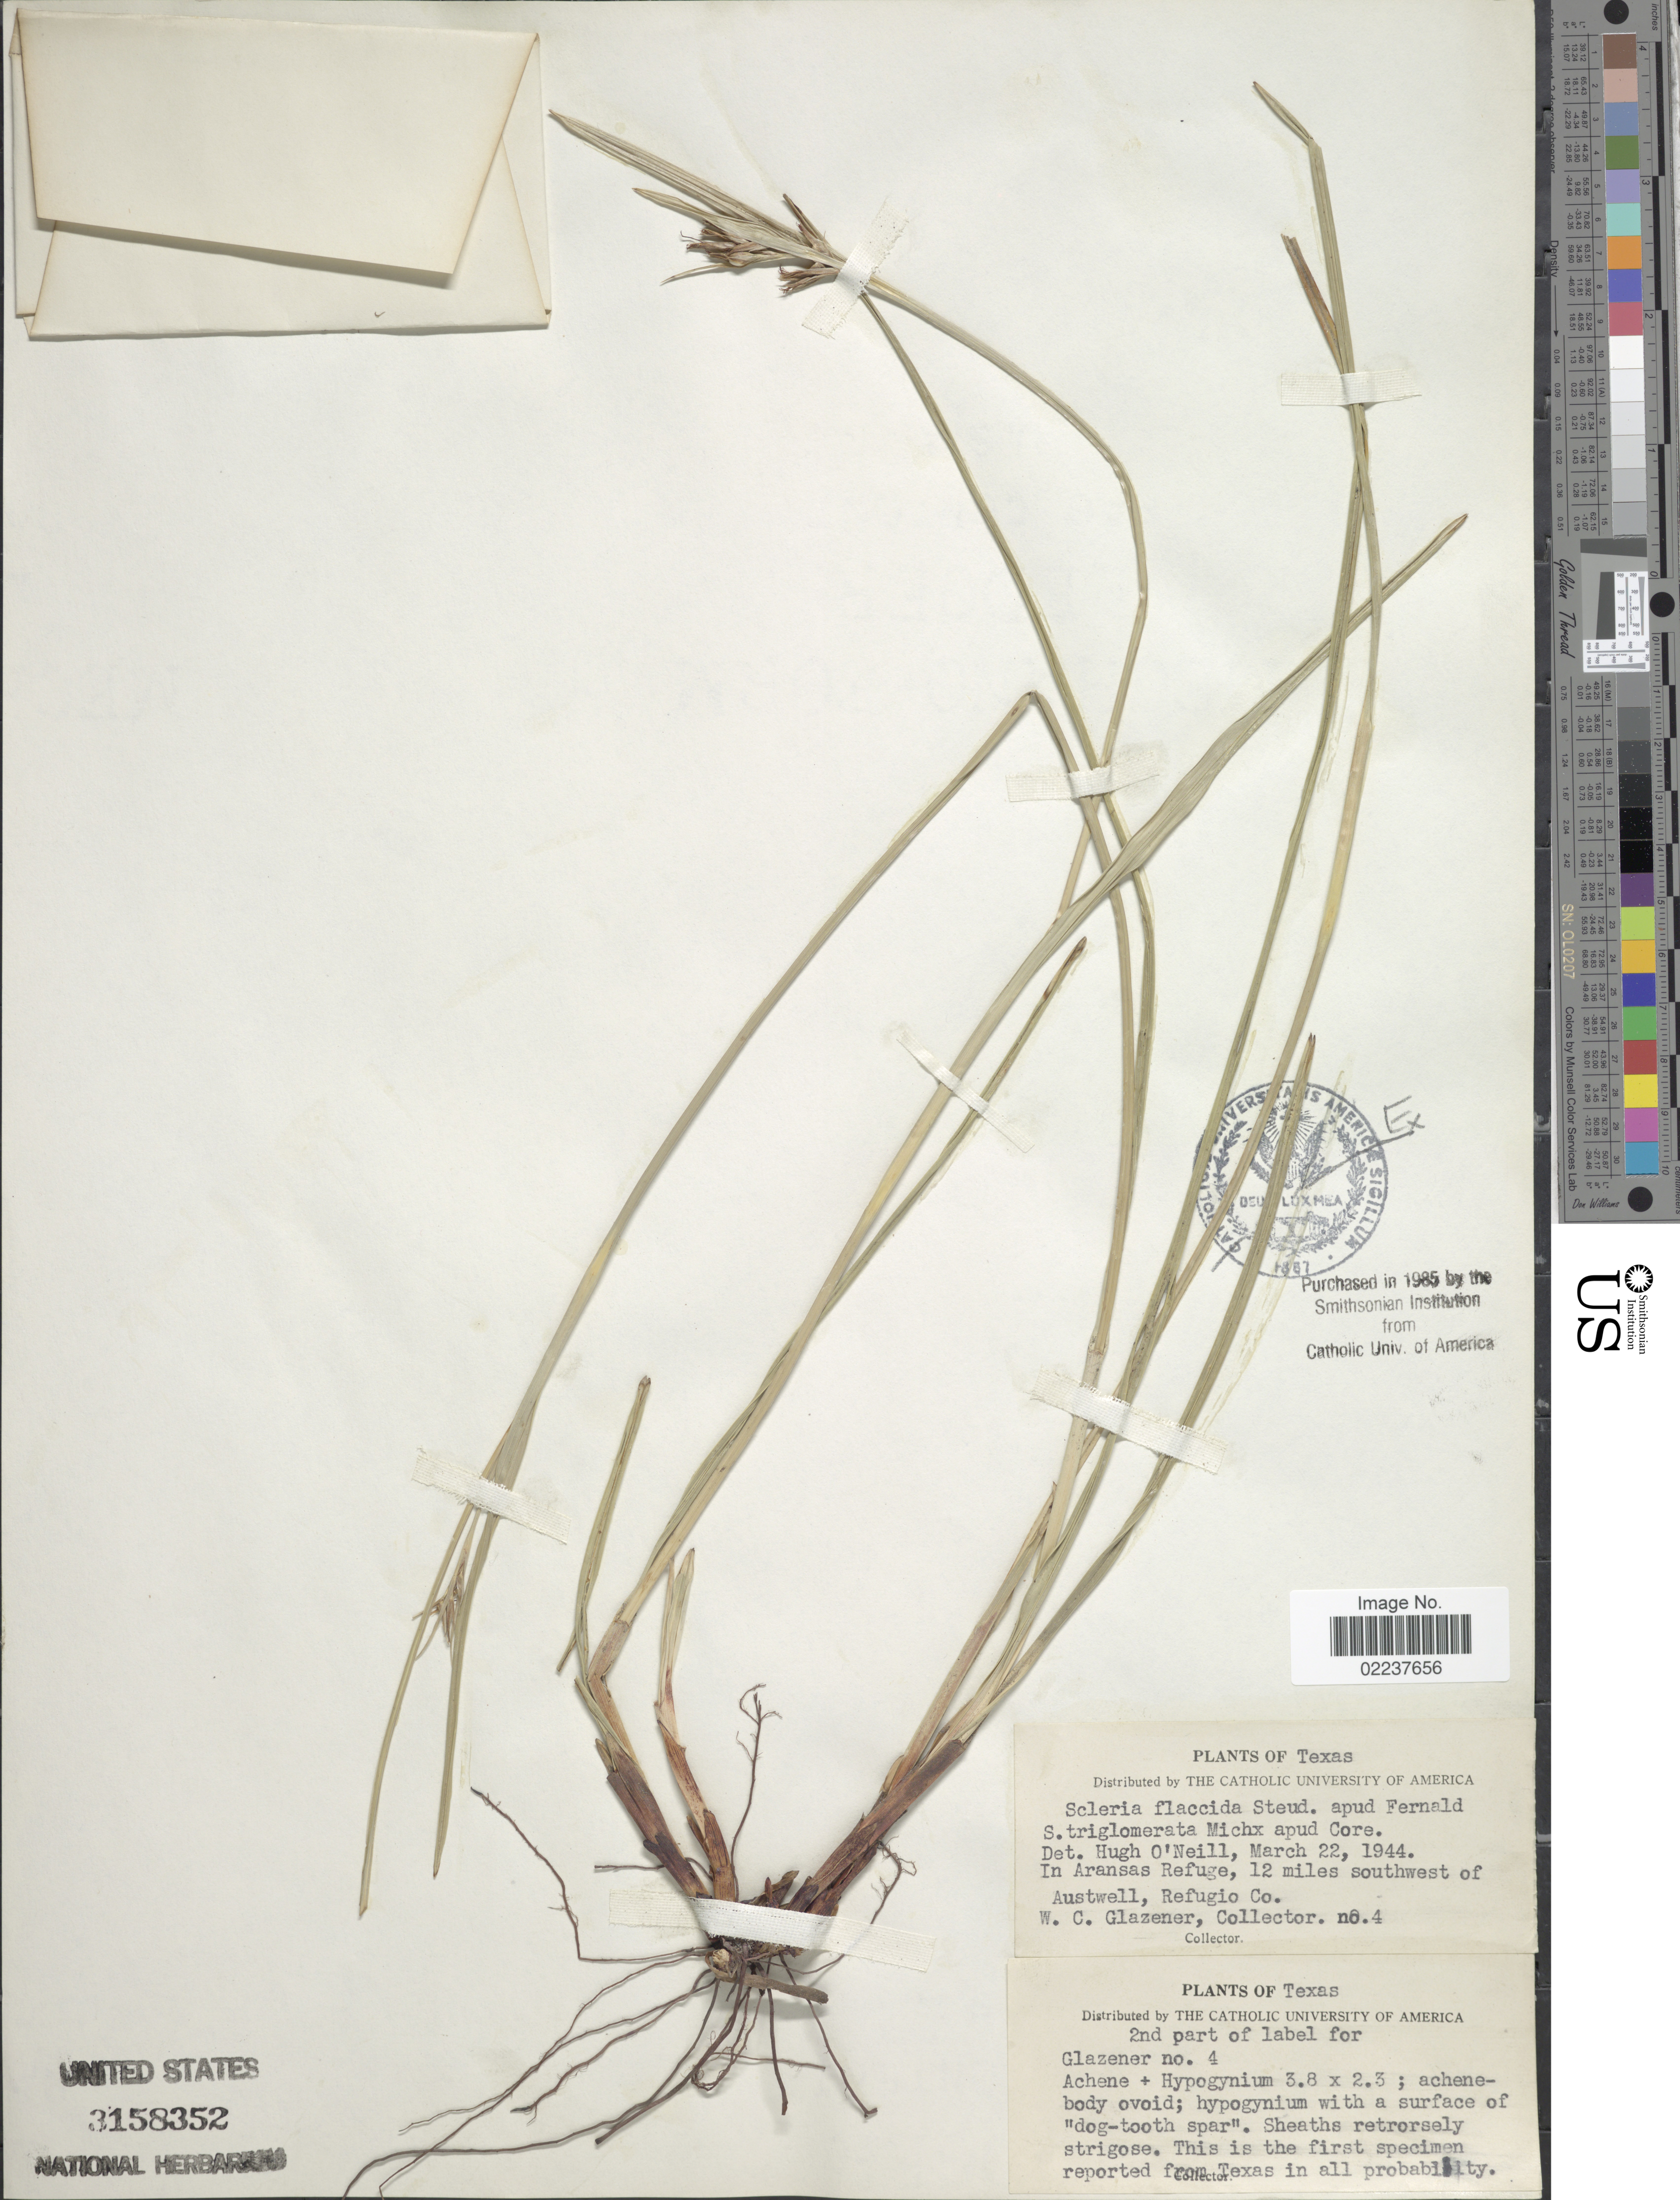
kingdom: Plantae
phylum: Tracheophyta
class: Liliopsida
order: Poales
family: Cyperaceae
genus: Scleria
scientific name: Scleria triglomerata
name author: Michx.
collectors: W. Glazener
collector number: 4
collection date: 1944-03-22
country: United States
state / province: Texas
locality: In Aransas Refuge, 12 miles southwest of Austwell, Refugio Co.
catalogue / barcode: US 3158352